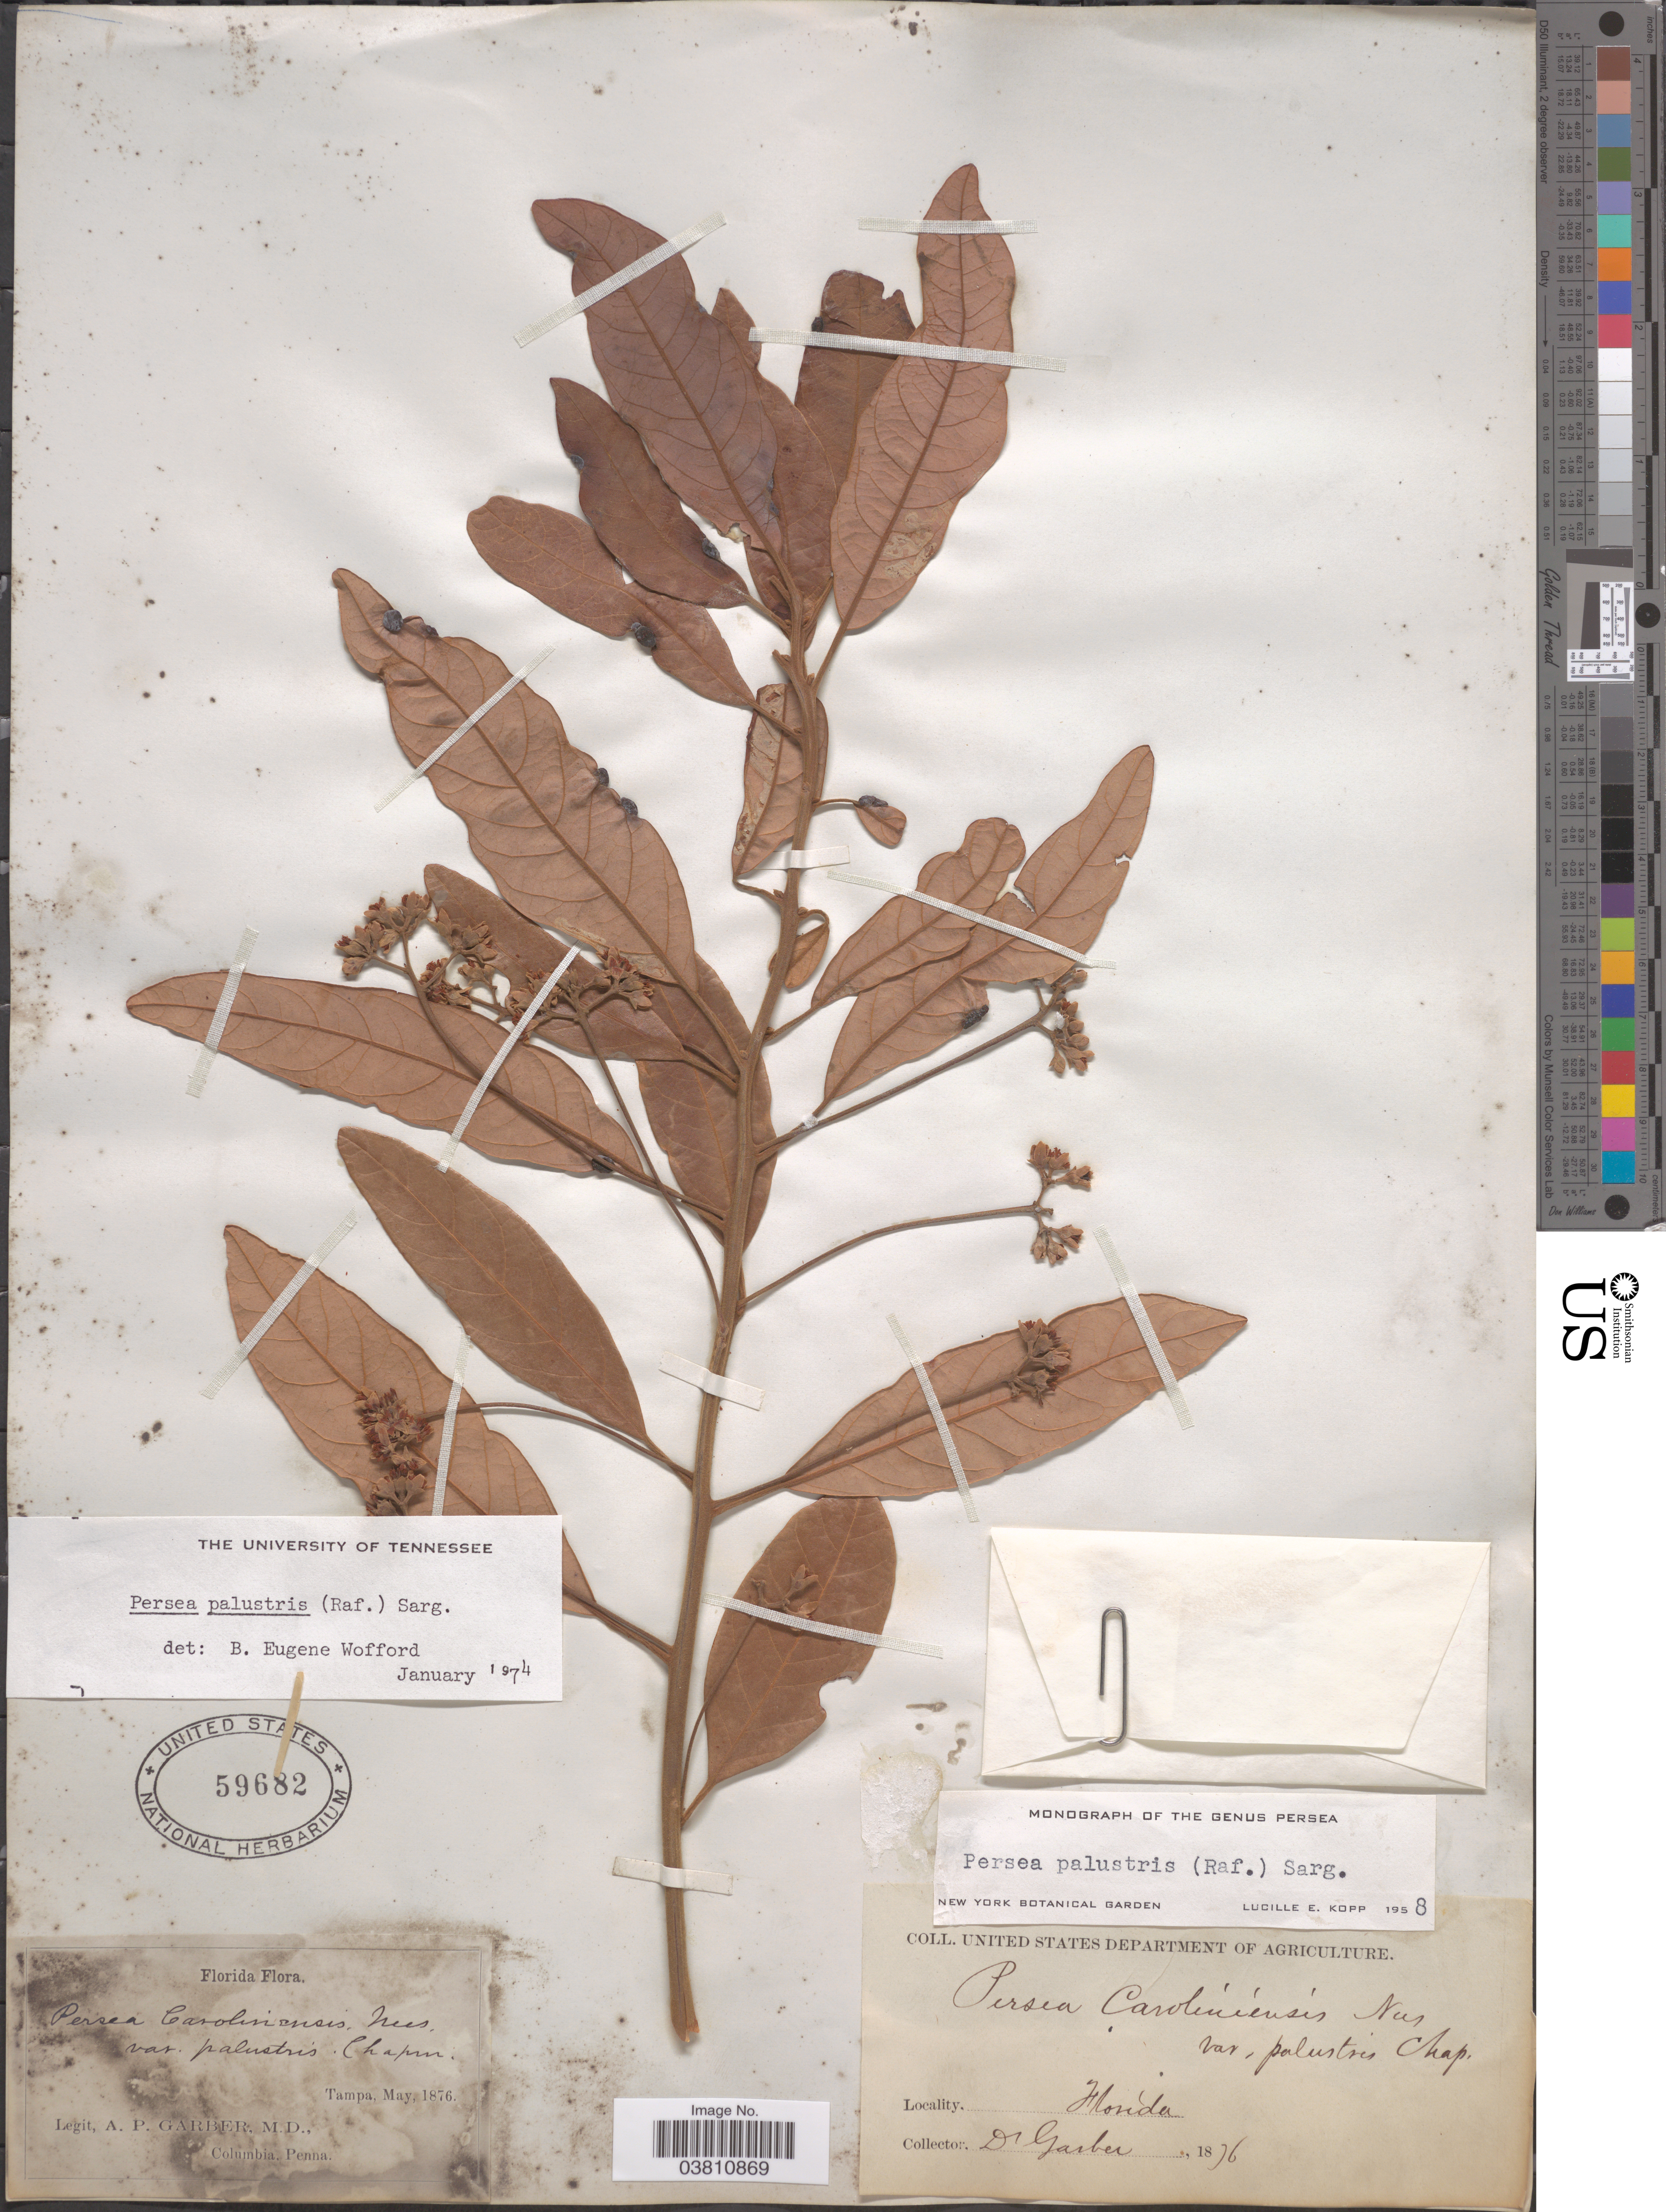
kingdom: Plantae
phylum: Tracheophyta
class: Magnoliopsida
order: Laurales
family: Lauraceae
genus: Persea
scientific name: Persea palustris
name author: (Raf.) Sarg.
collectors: A. P. Garber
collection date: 1876-05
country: United States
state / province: Florida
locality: Tampa.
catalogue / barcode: US 59682